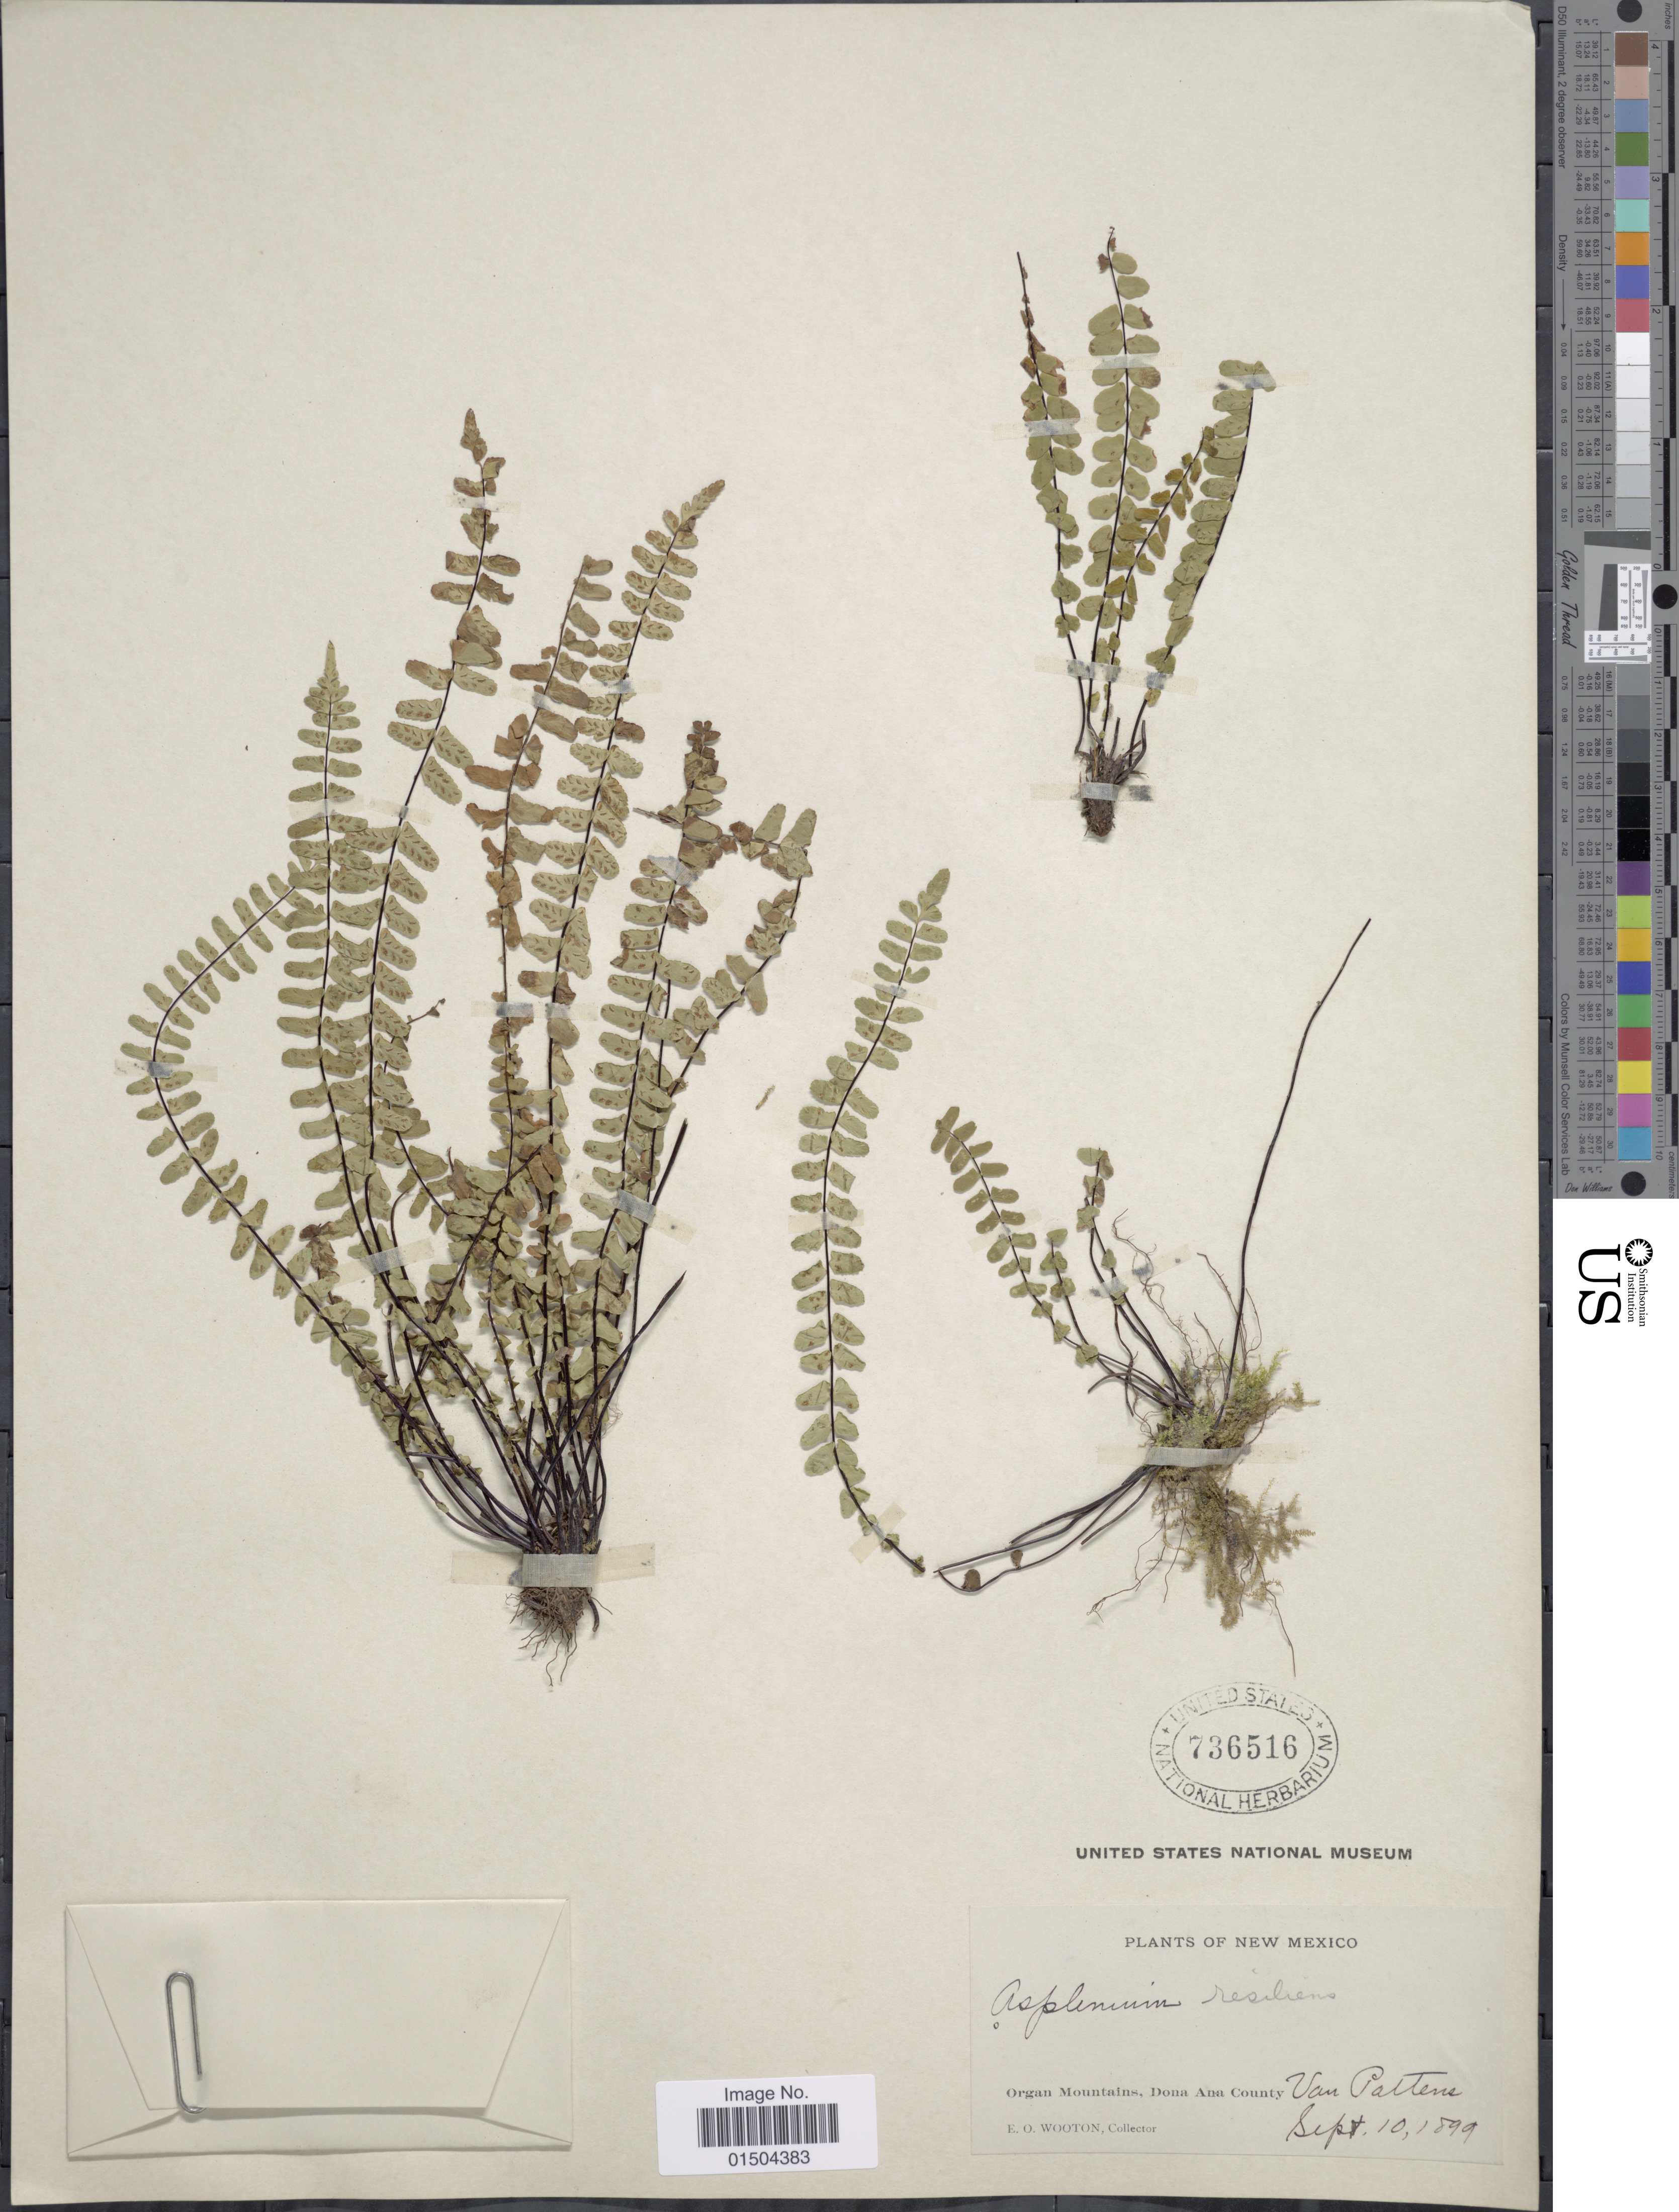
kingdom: Plantae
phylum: Tracheophyta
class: Polypodiopsida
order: Polypodiales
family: Aspleniaceae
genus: Asplenium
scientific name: Asplenium resiliens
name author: Kunze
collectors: E. O. Wooton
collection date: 1899-09-10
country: United States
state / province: New Mexico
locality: Organ Mountains, Dona Ana County, Van Paltens.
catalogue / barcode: US 736516